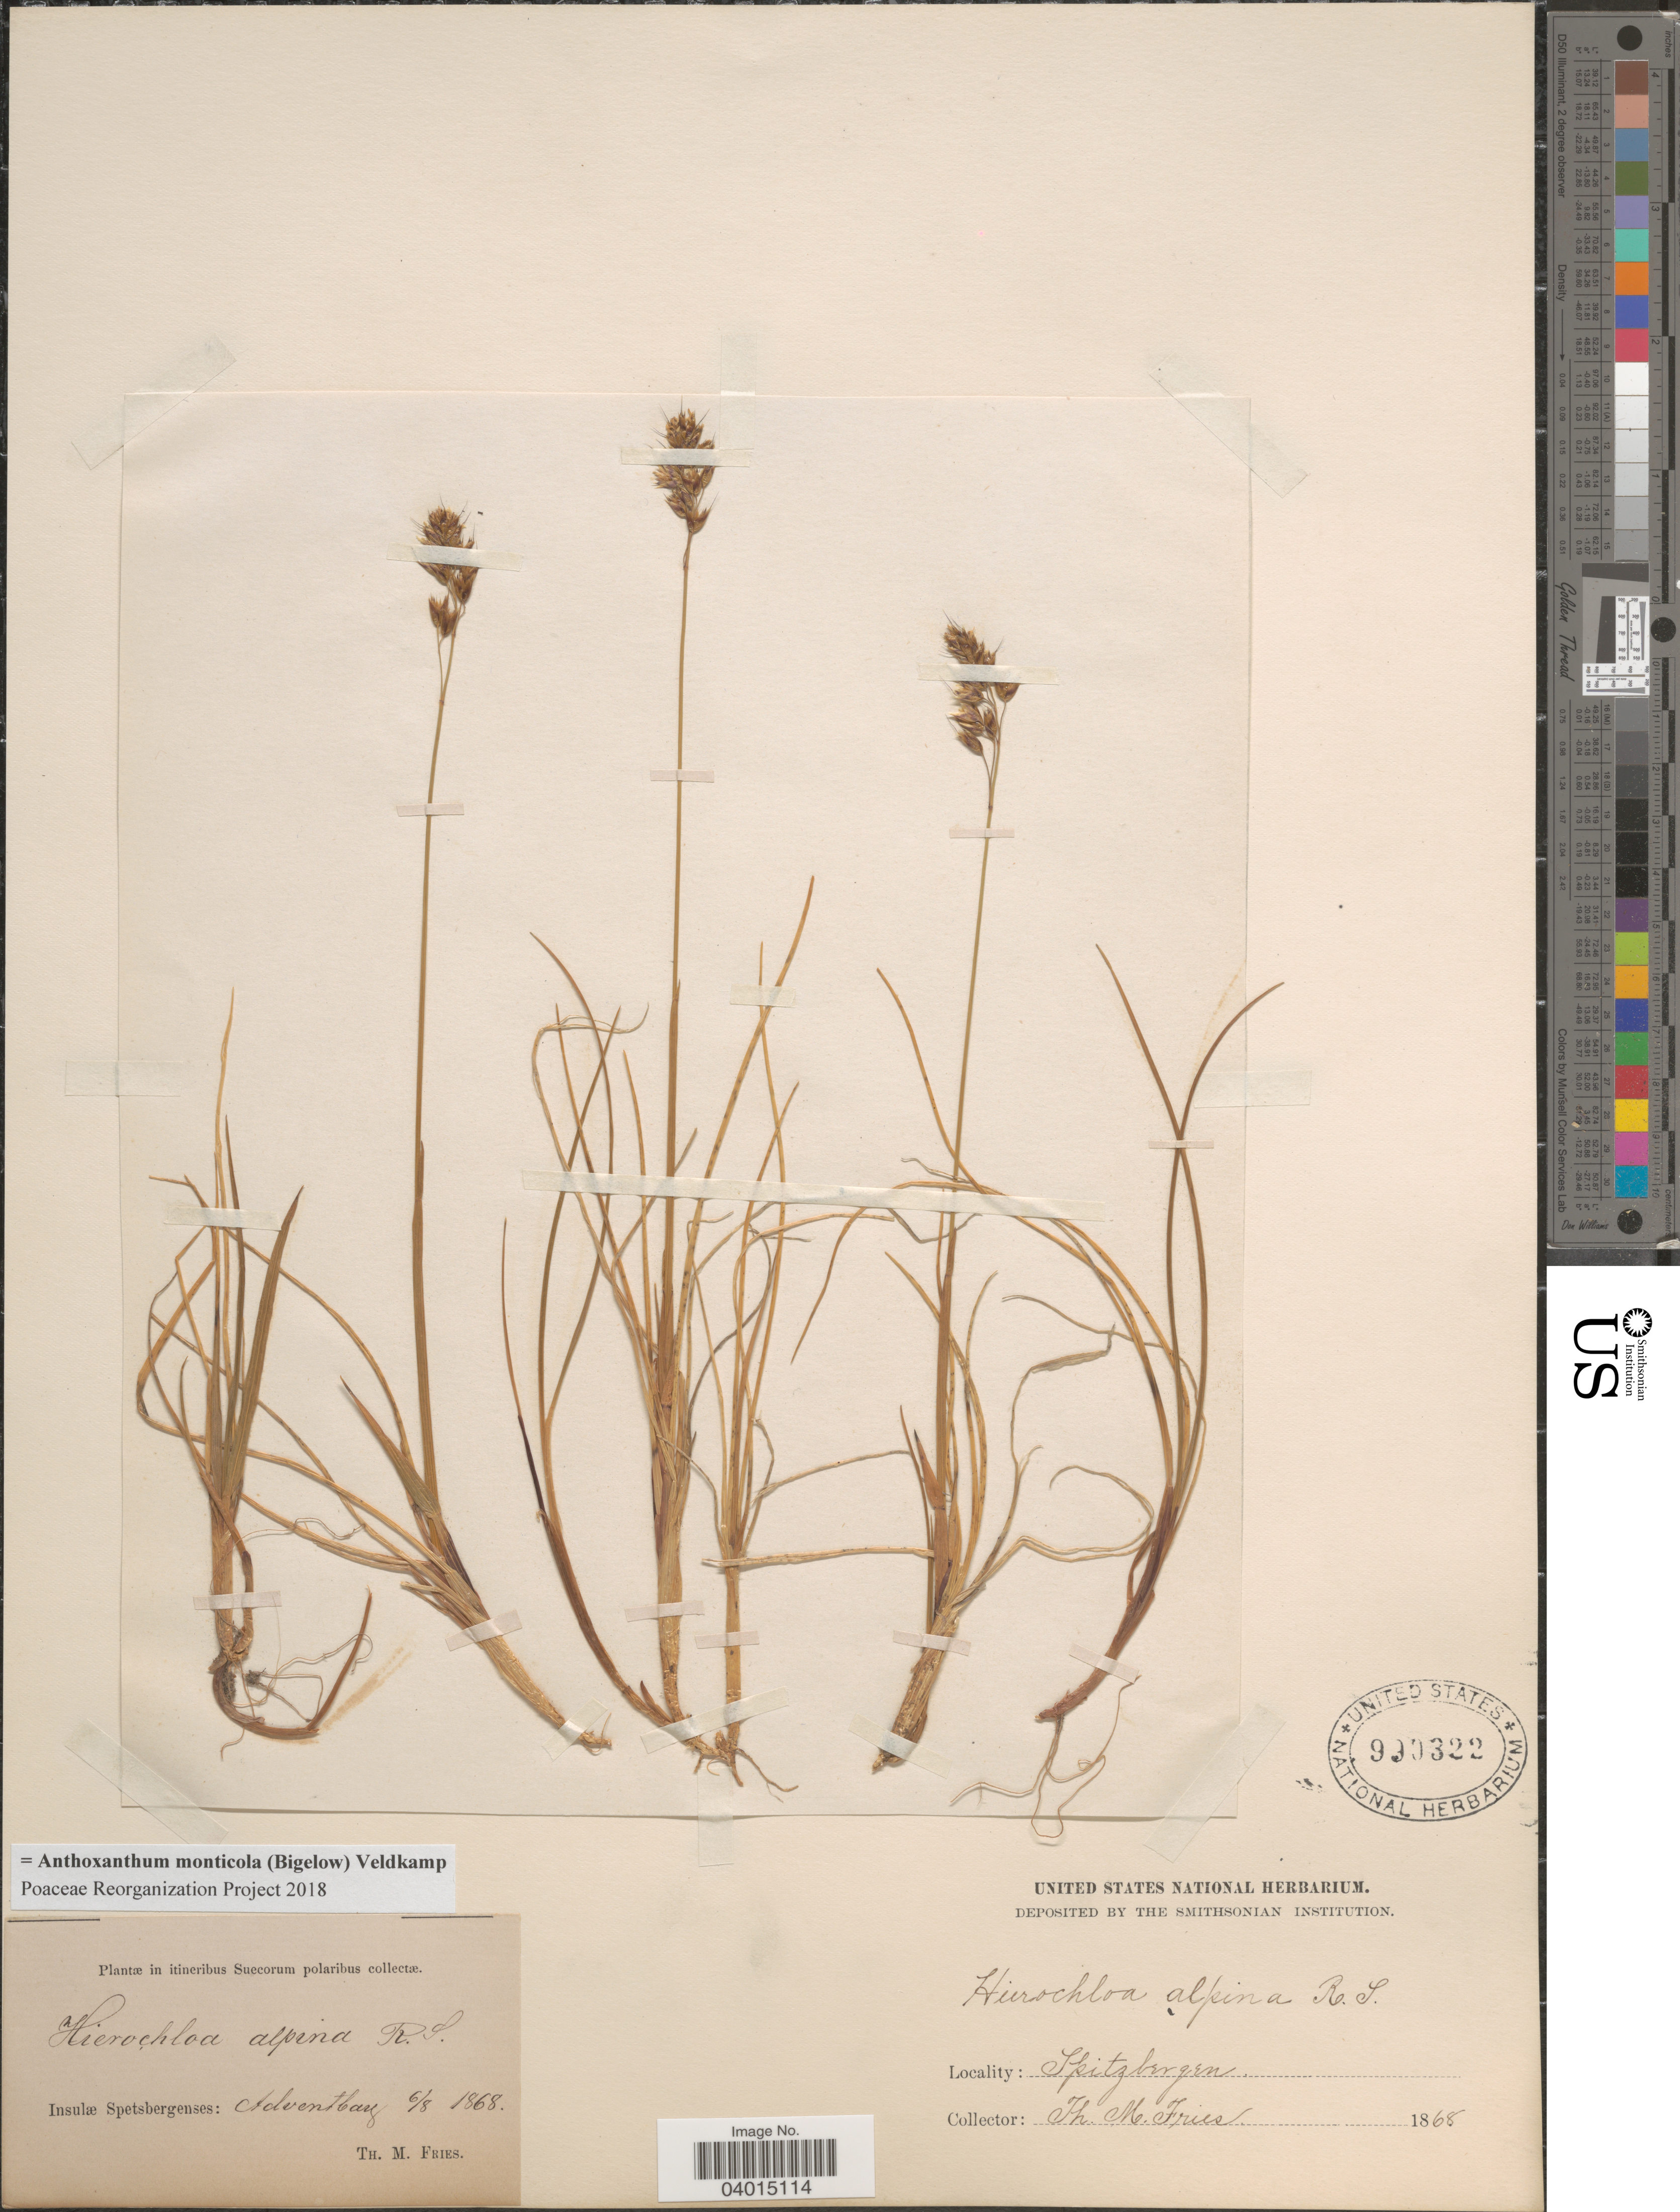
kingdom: Plantae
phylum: Tracheophyta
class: Liliopsida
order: Poales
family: Poaceae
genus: Anthoxanthum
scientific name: Anthoxanthum monticola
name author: (Bigelow) Veldkamp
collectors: T. Fries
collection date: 1868-08-06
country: Norway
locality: In itineribus Suecorum polaribus. Insulae Spetzbergenses: Adventbay. Spitzberger.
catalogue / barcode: US 990322